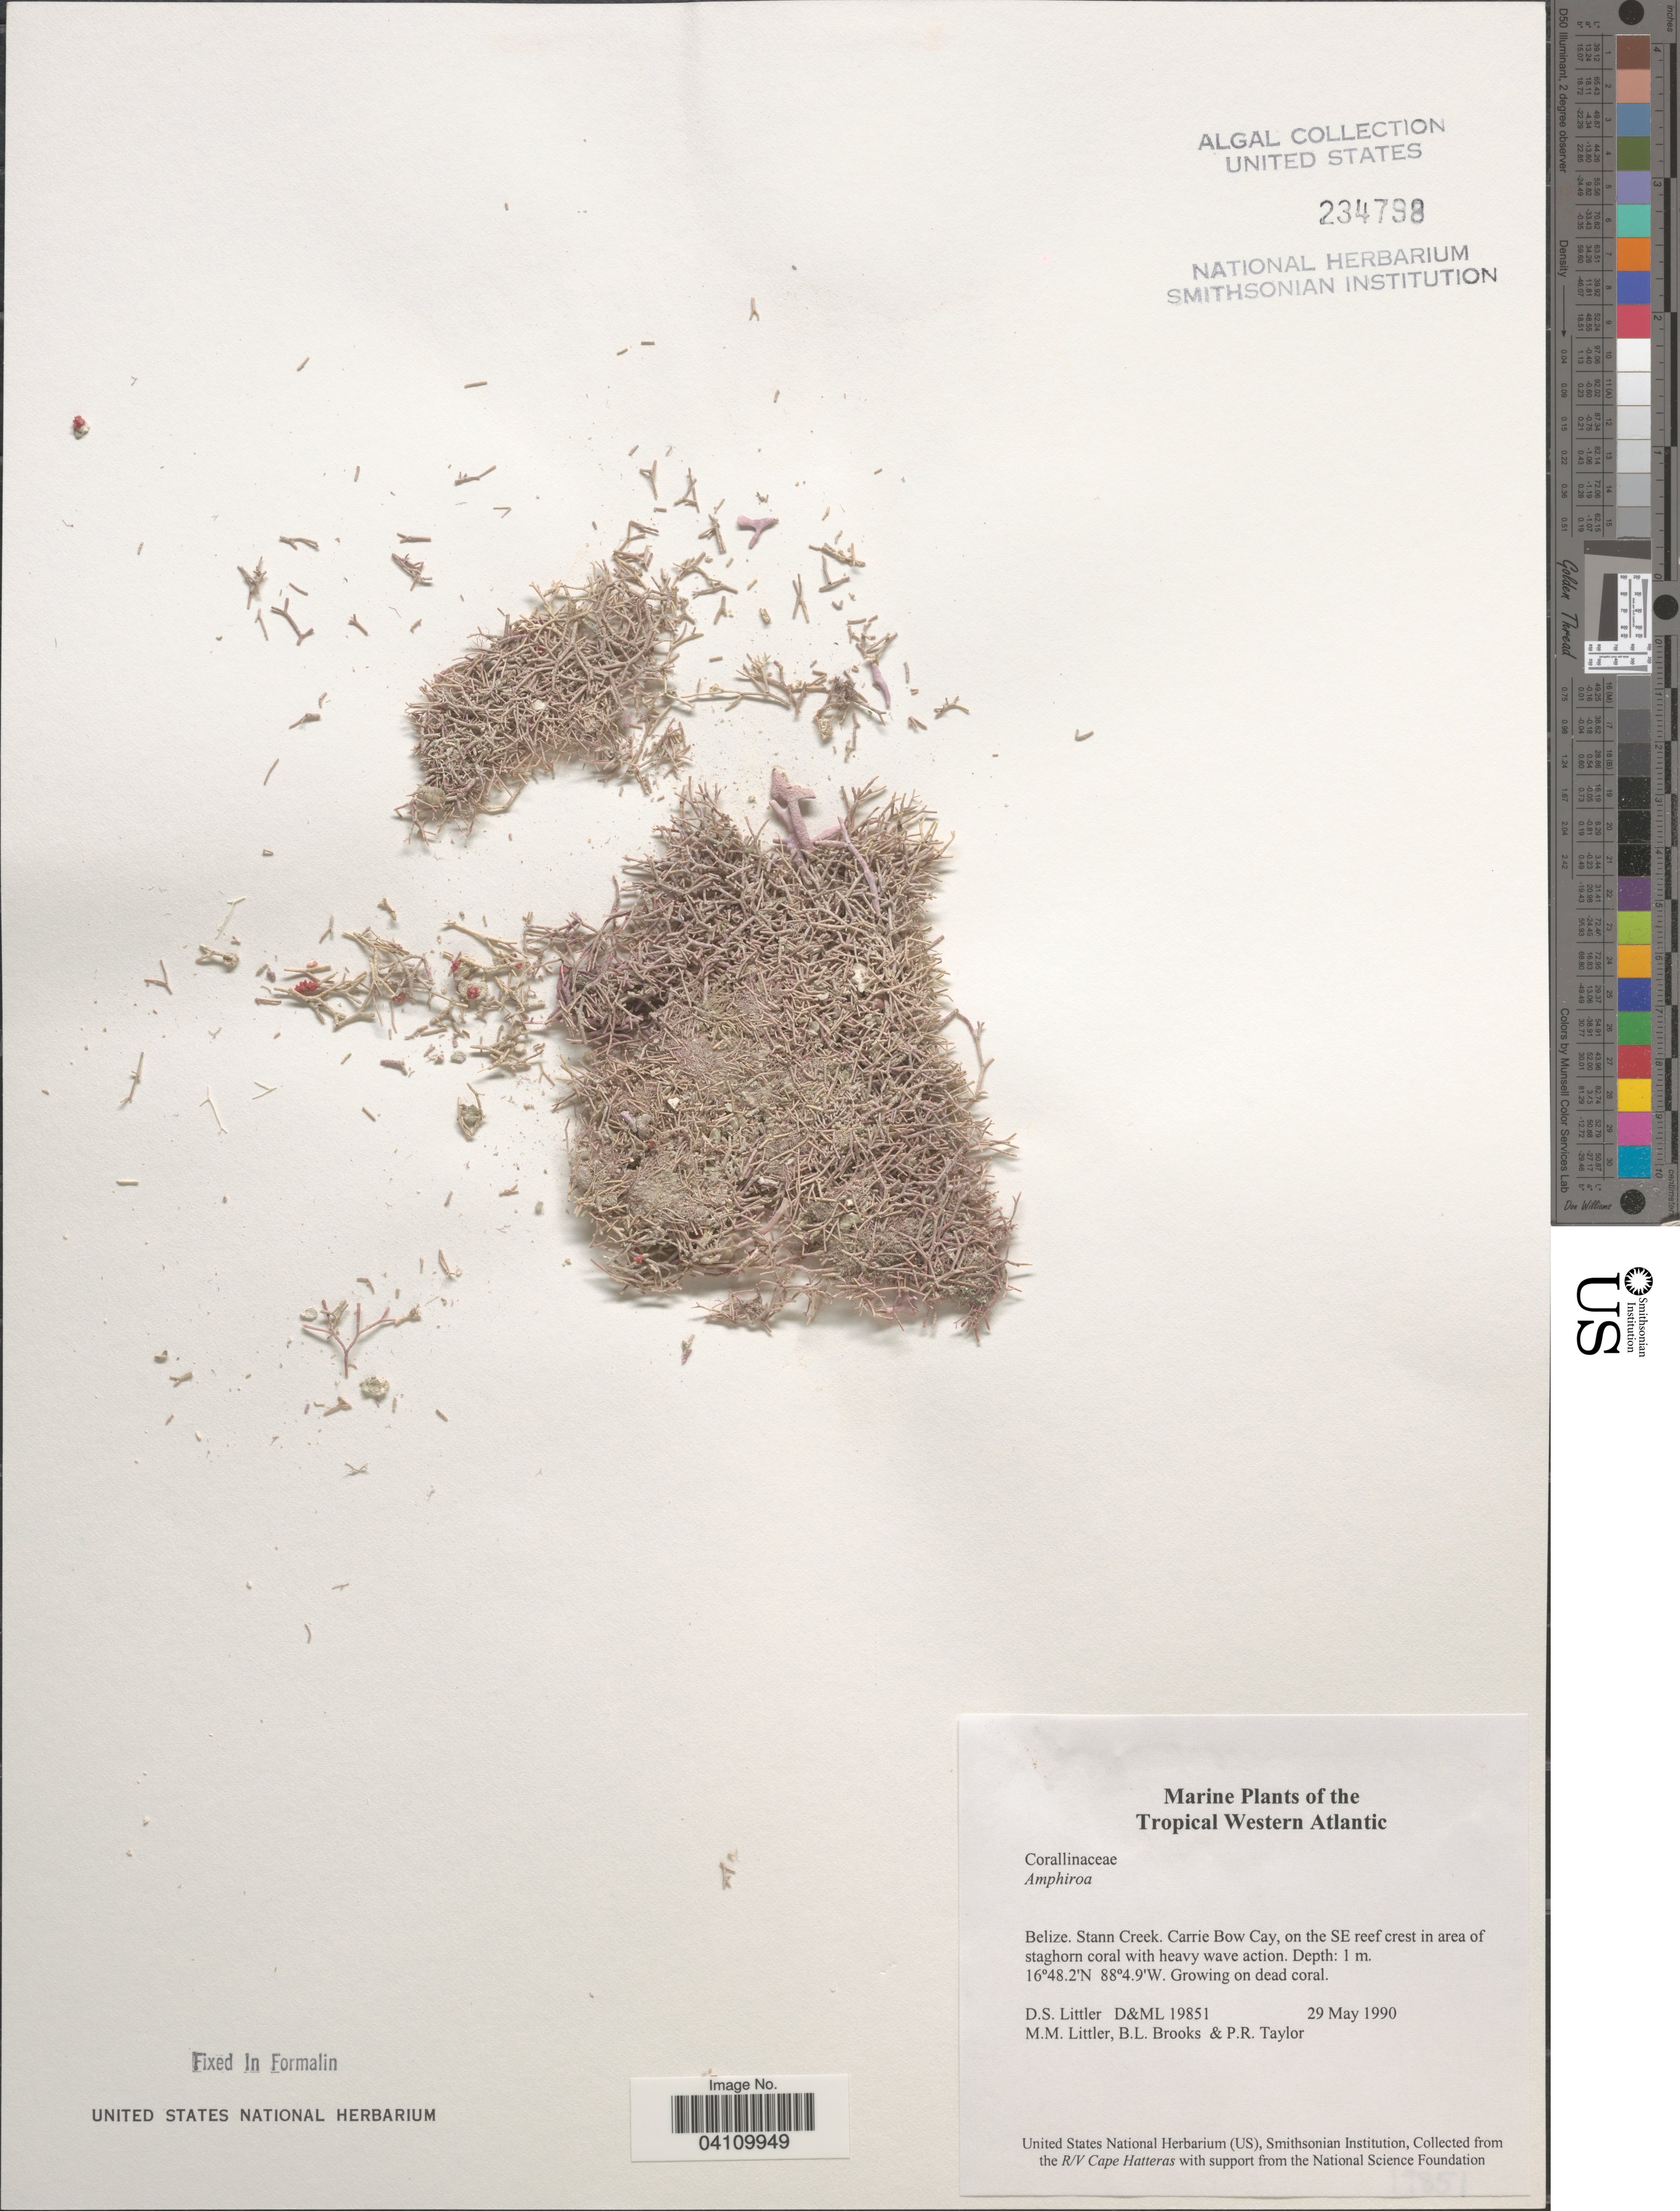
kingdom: Plantae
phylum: Rhodophyta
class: Florideophyceae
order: Corallinales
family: Lithophyllaceae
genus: Amphiroa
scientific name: Amphiroa sp.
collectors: D. S. Littler, B. Brooks & P. R. Taylor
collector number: D&ML 19851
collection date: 1990-05-29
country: Belize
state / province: Stann Creek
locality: Tropical Western Atlantic. Carrie Bow Cay, on the SE reef crest.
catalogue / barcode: US 234798